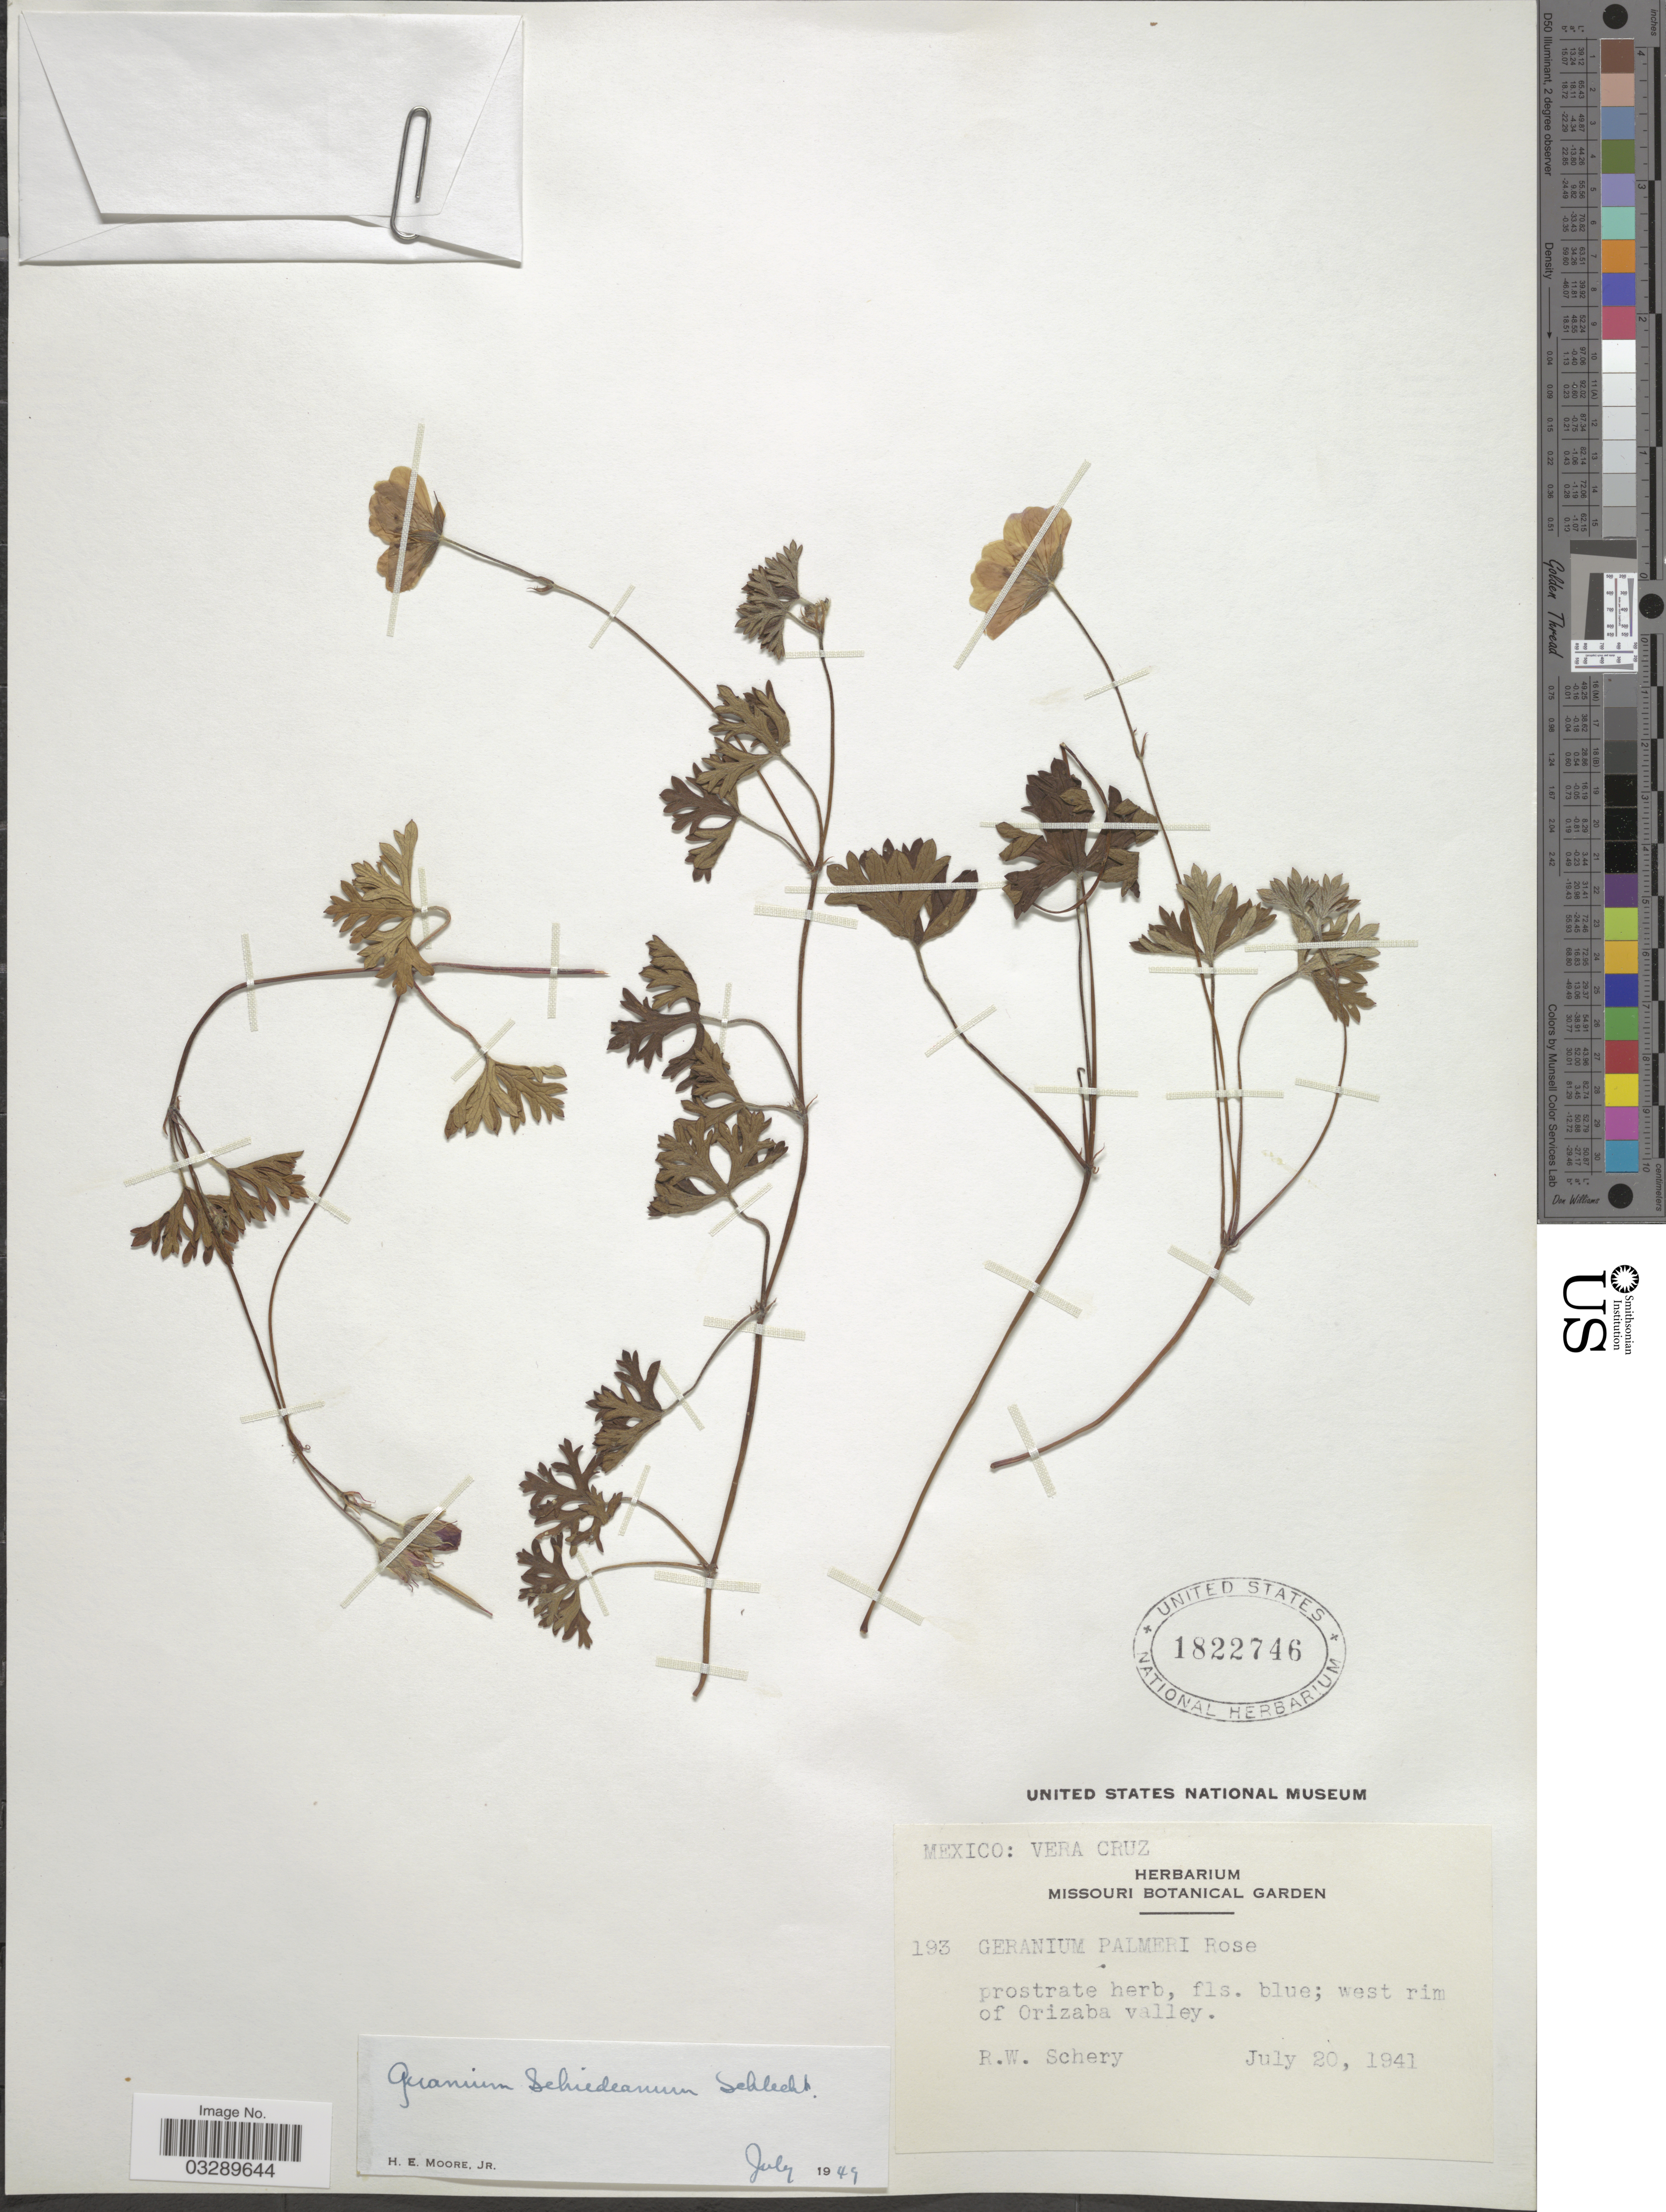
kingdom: Plantae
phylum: Tracheophyta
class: Magnoliopsida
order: Geraniales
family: Geraniaceae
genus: Geranium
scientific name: Geranium schiedeanum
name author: Schltdl.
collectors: R. W. Schery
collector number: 193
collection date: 1941-07-20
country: Mexico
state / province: Veracruz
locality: Vera Cruz, west rim of Orizaba valley.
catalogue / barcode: US 1822746